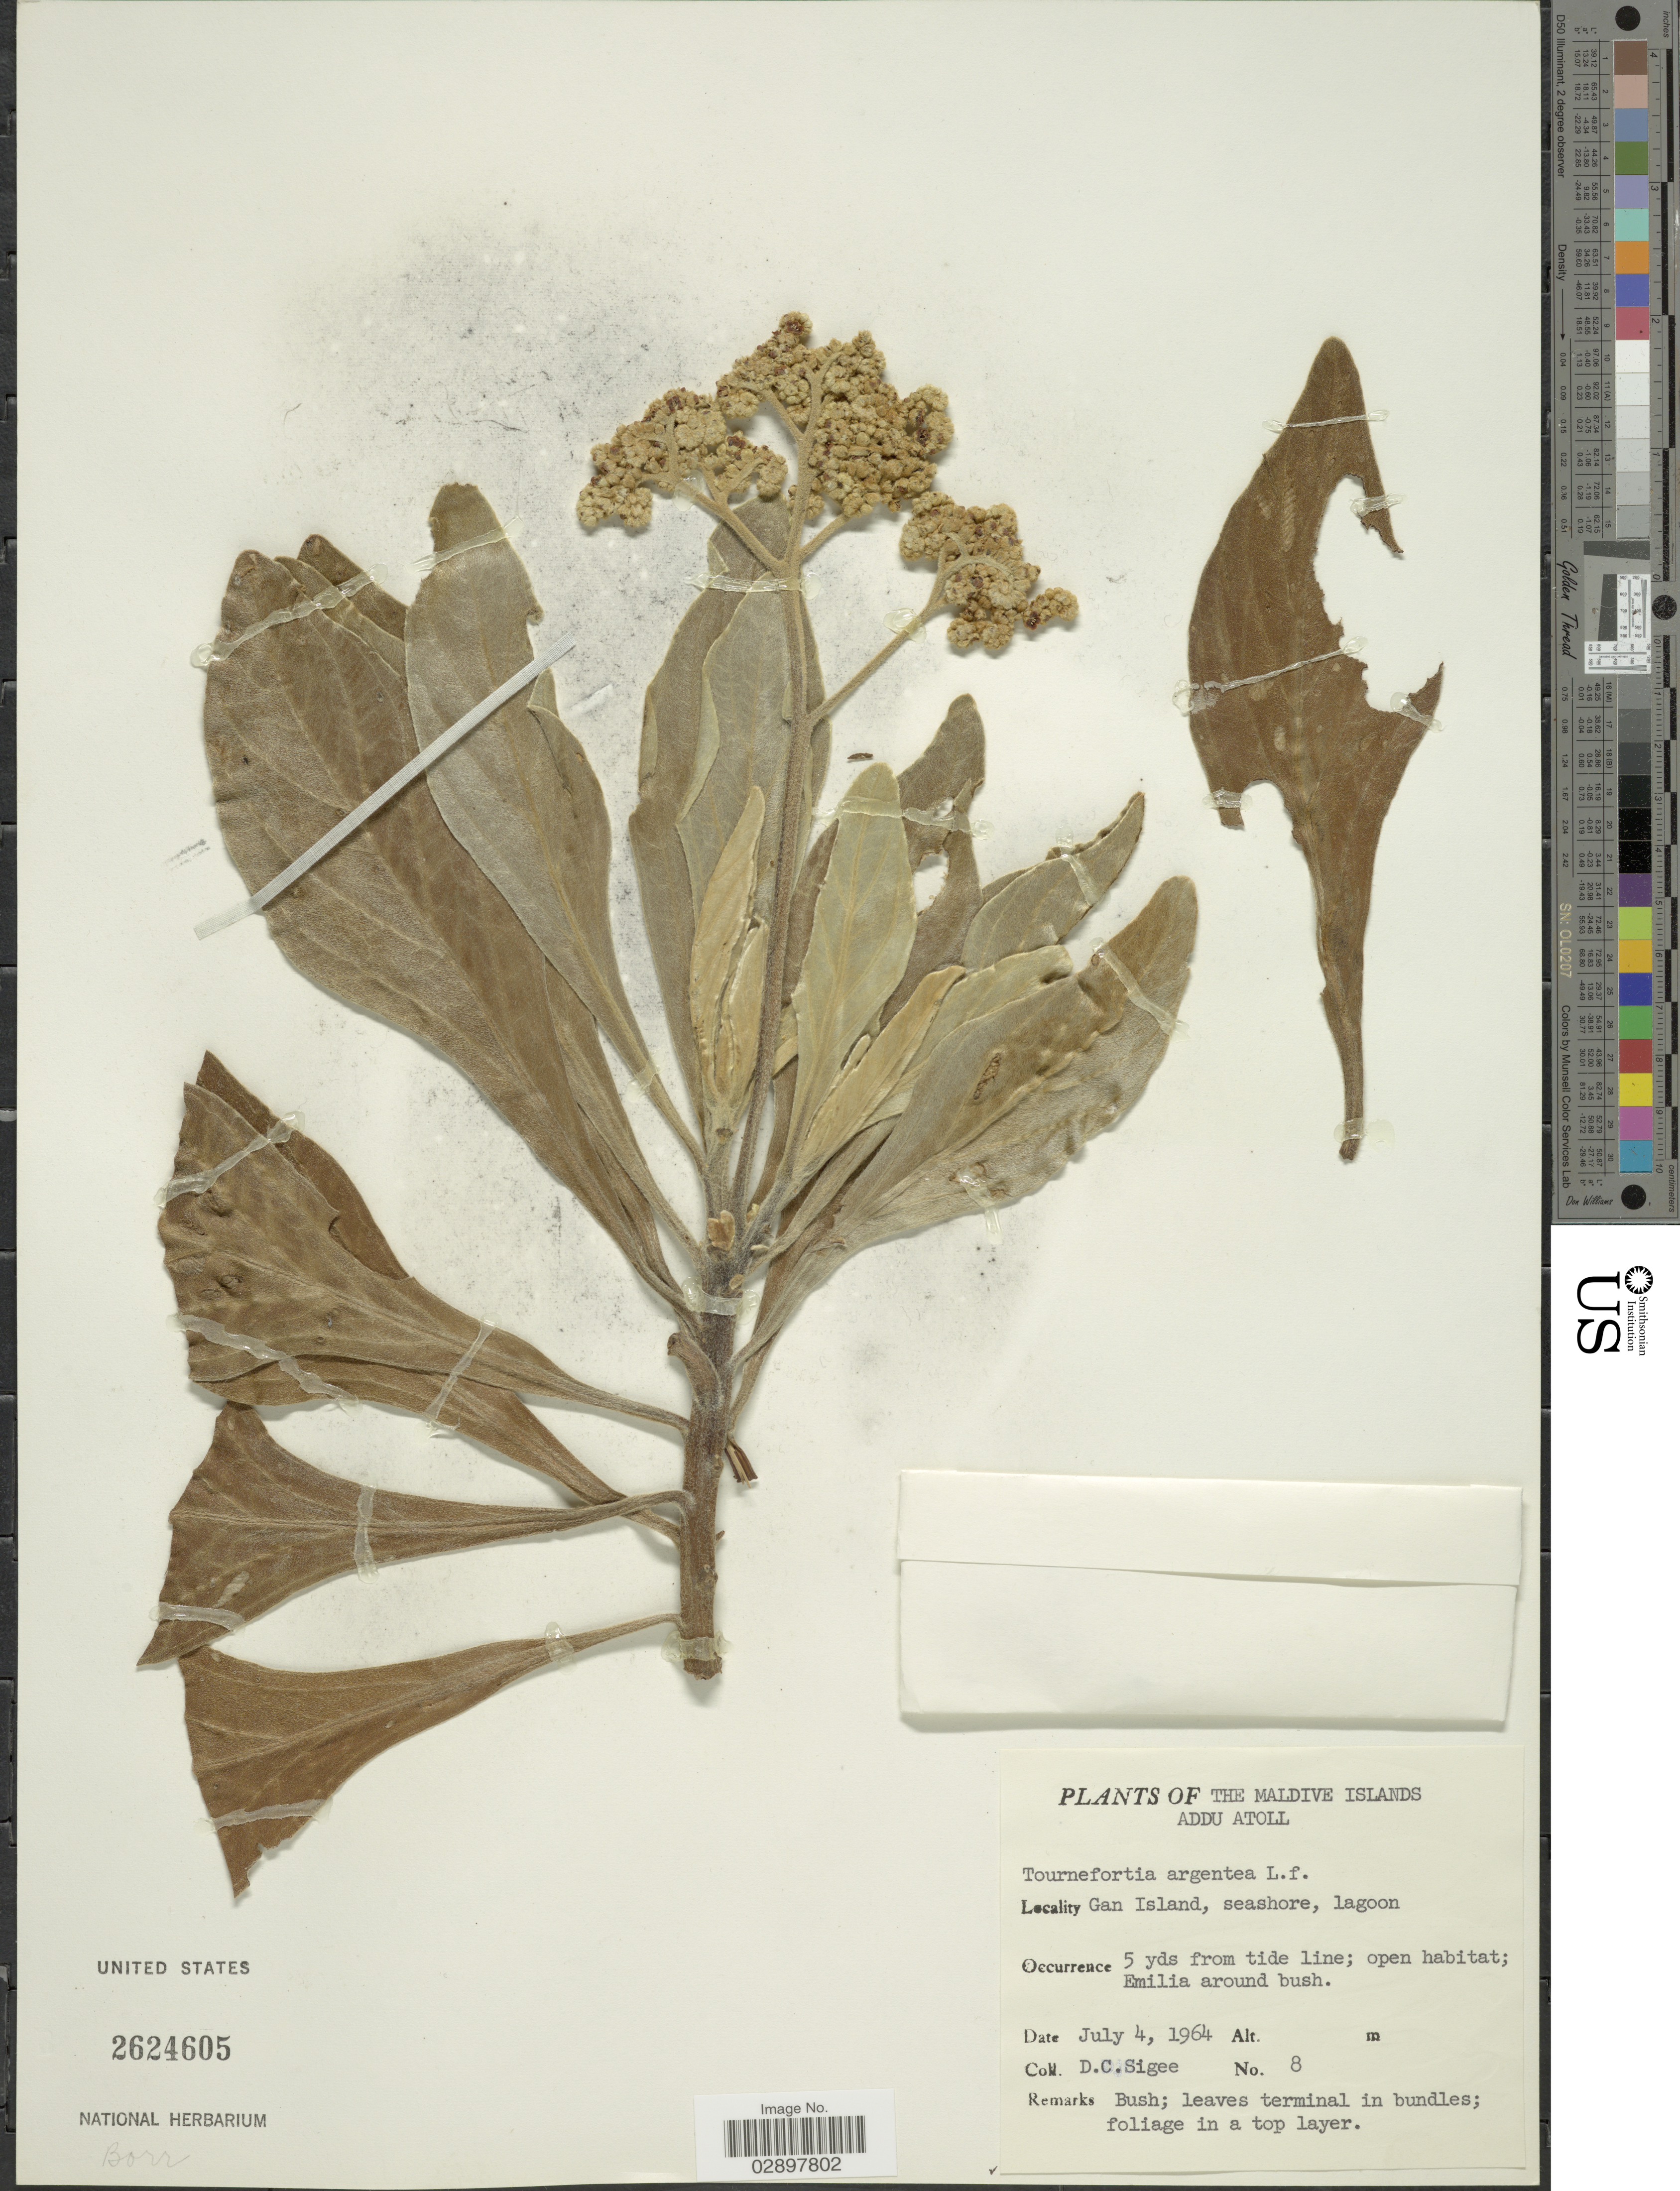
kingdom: Plantae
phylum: Tracheophyta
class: Magnoliopsida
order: Boraginales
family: Heliotropiaceae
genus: Tournefortia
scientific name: Tournefortia messerschmidia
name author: Sweet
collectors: D. C. Sigee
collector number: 8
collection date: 1964-07-04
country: Maldive Islands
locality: Addu Atoll. Gan Island, seashore, lagoon.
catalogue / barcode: US 2624605